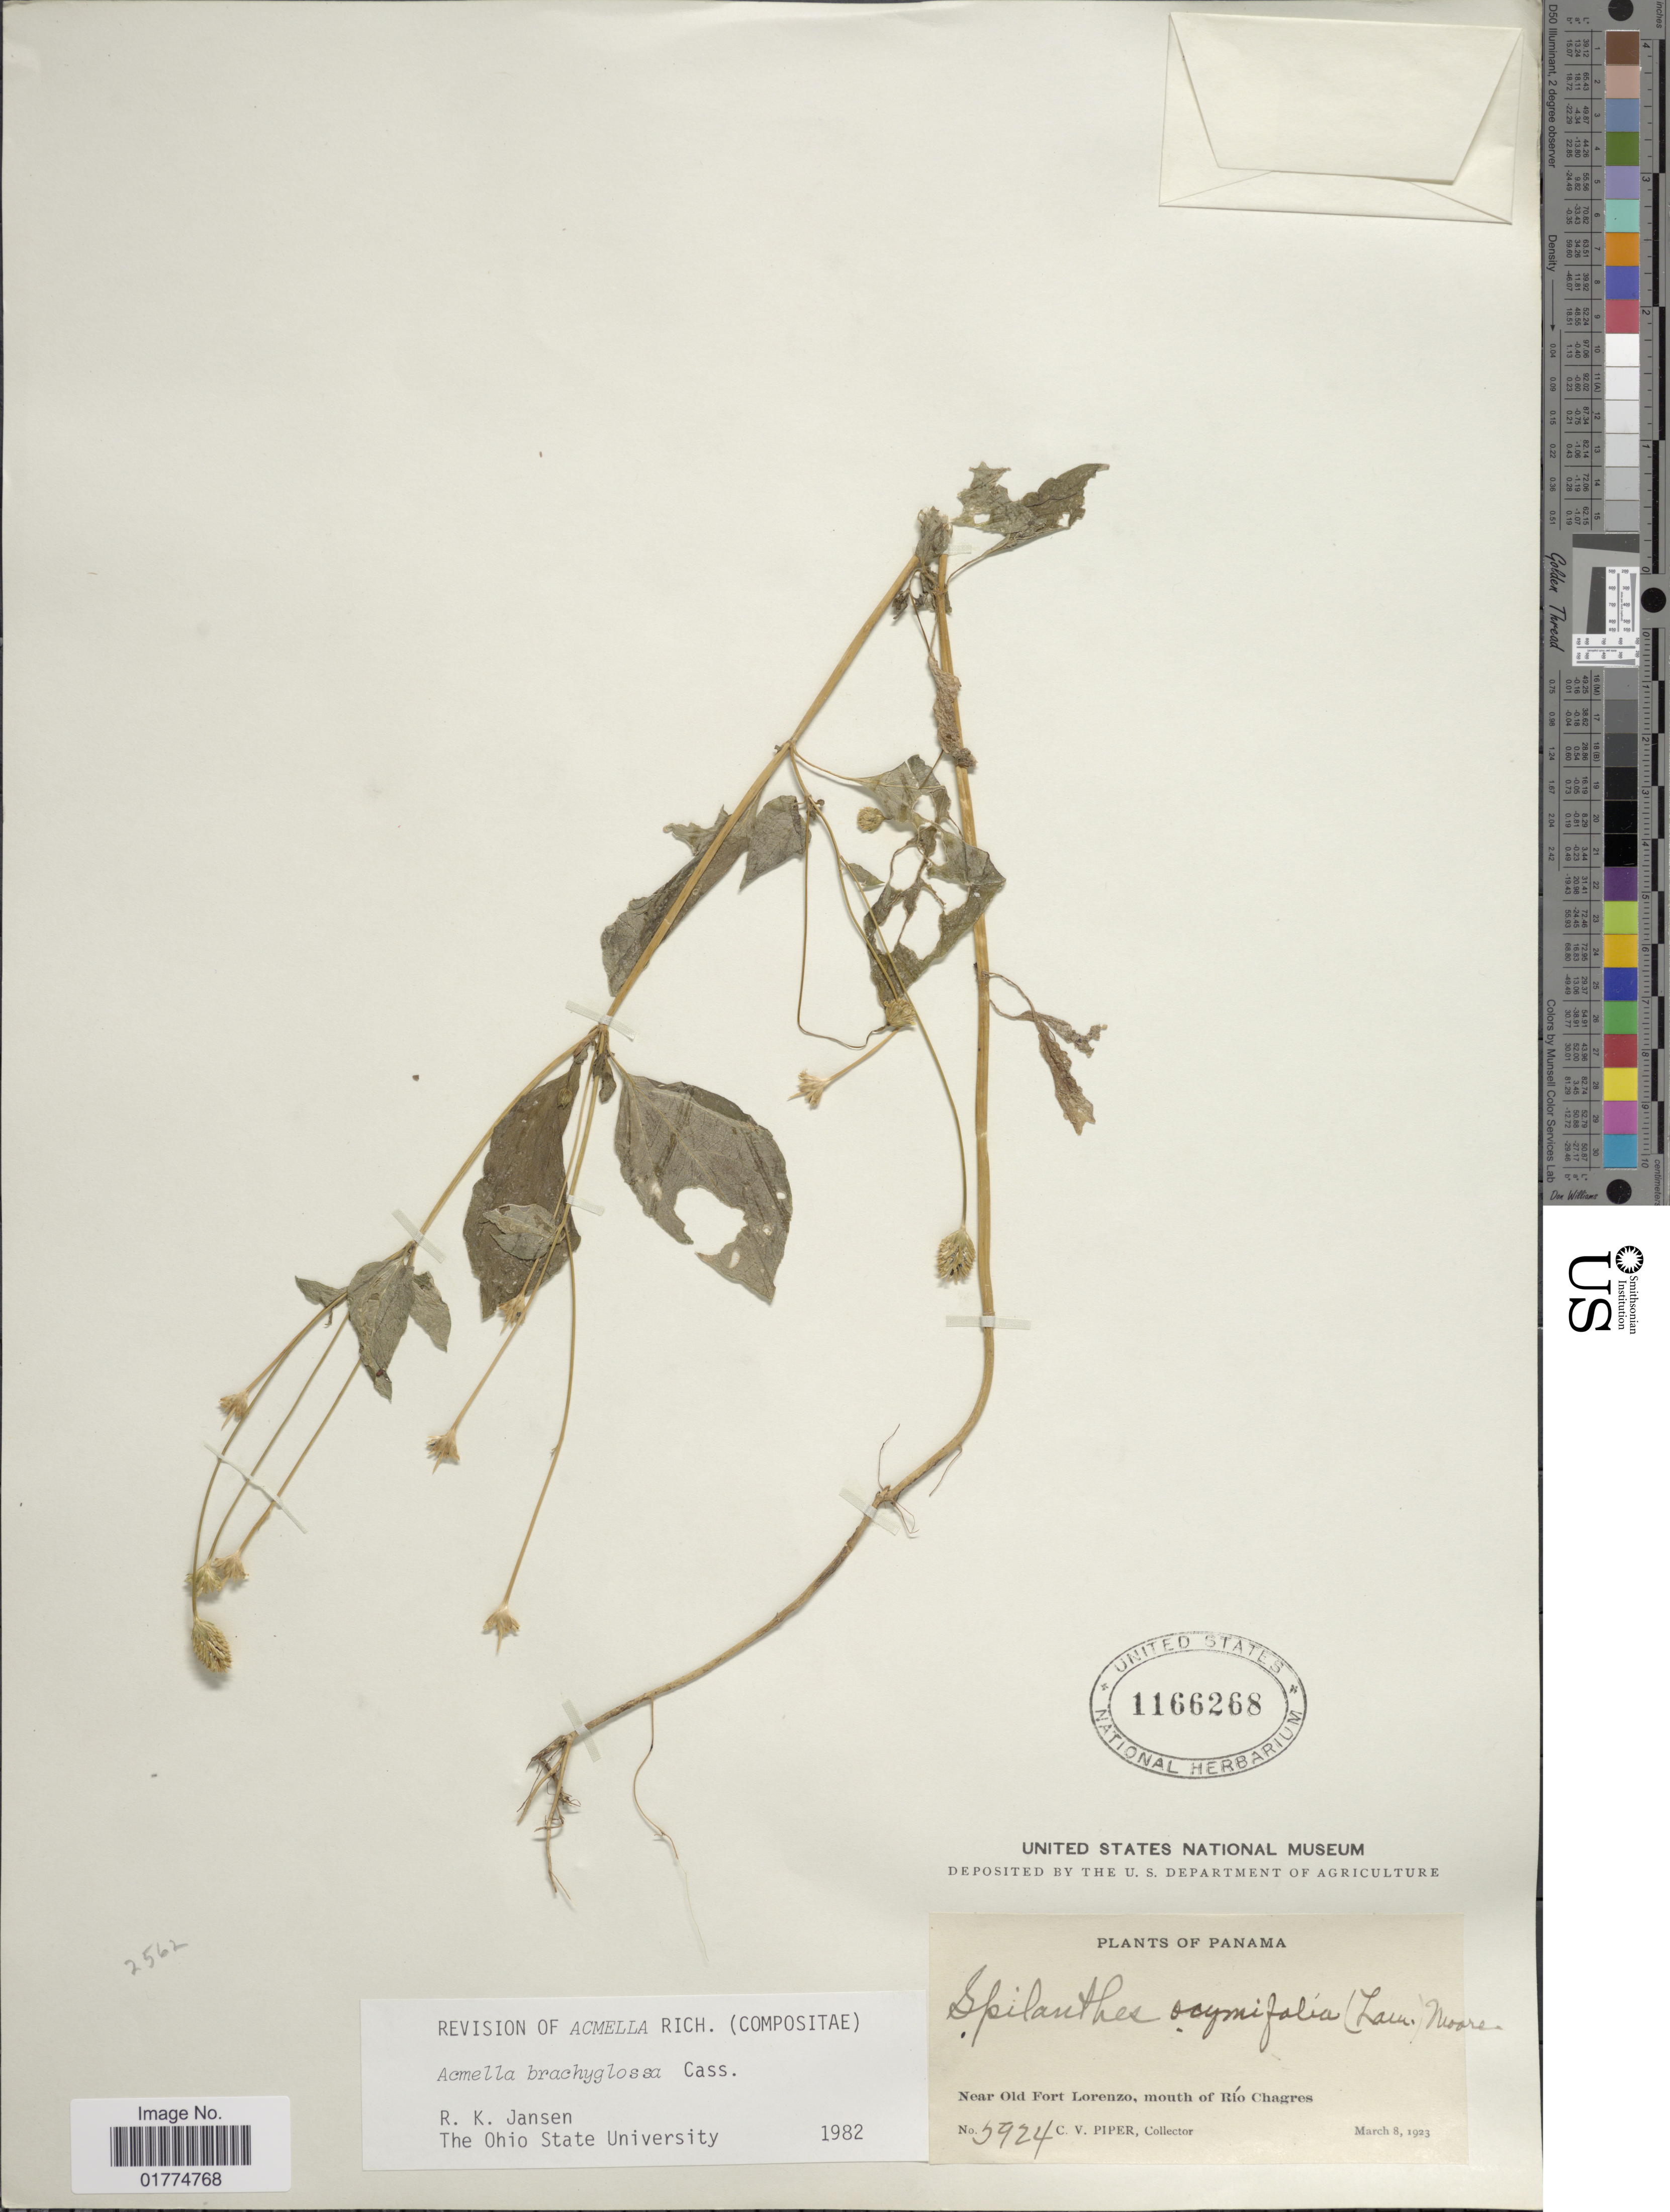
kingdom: Plantae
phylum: Tracheophyta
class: Magnoliopsida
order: Asterales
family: Asteraceae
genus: Acmella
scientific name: Acmella brachyglossa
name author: Cass.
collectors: C. V. Piper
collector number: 5924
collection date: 1923-03-08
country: Panama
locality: Near Old Fort Lorenzo, mouth of Río Chagres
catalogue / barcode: US 1166268